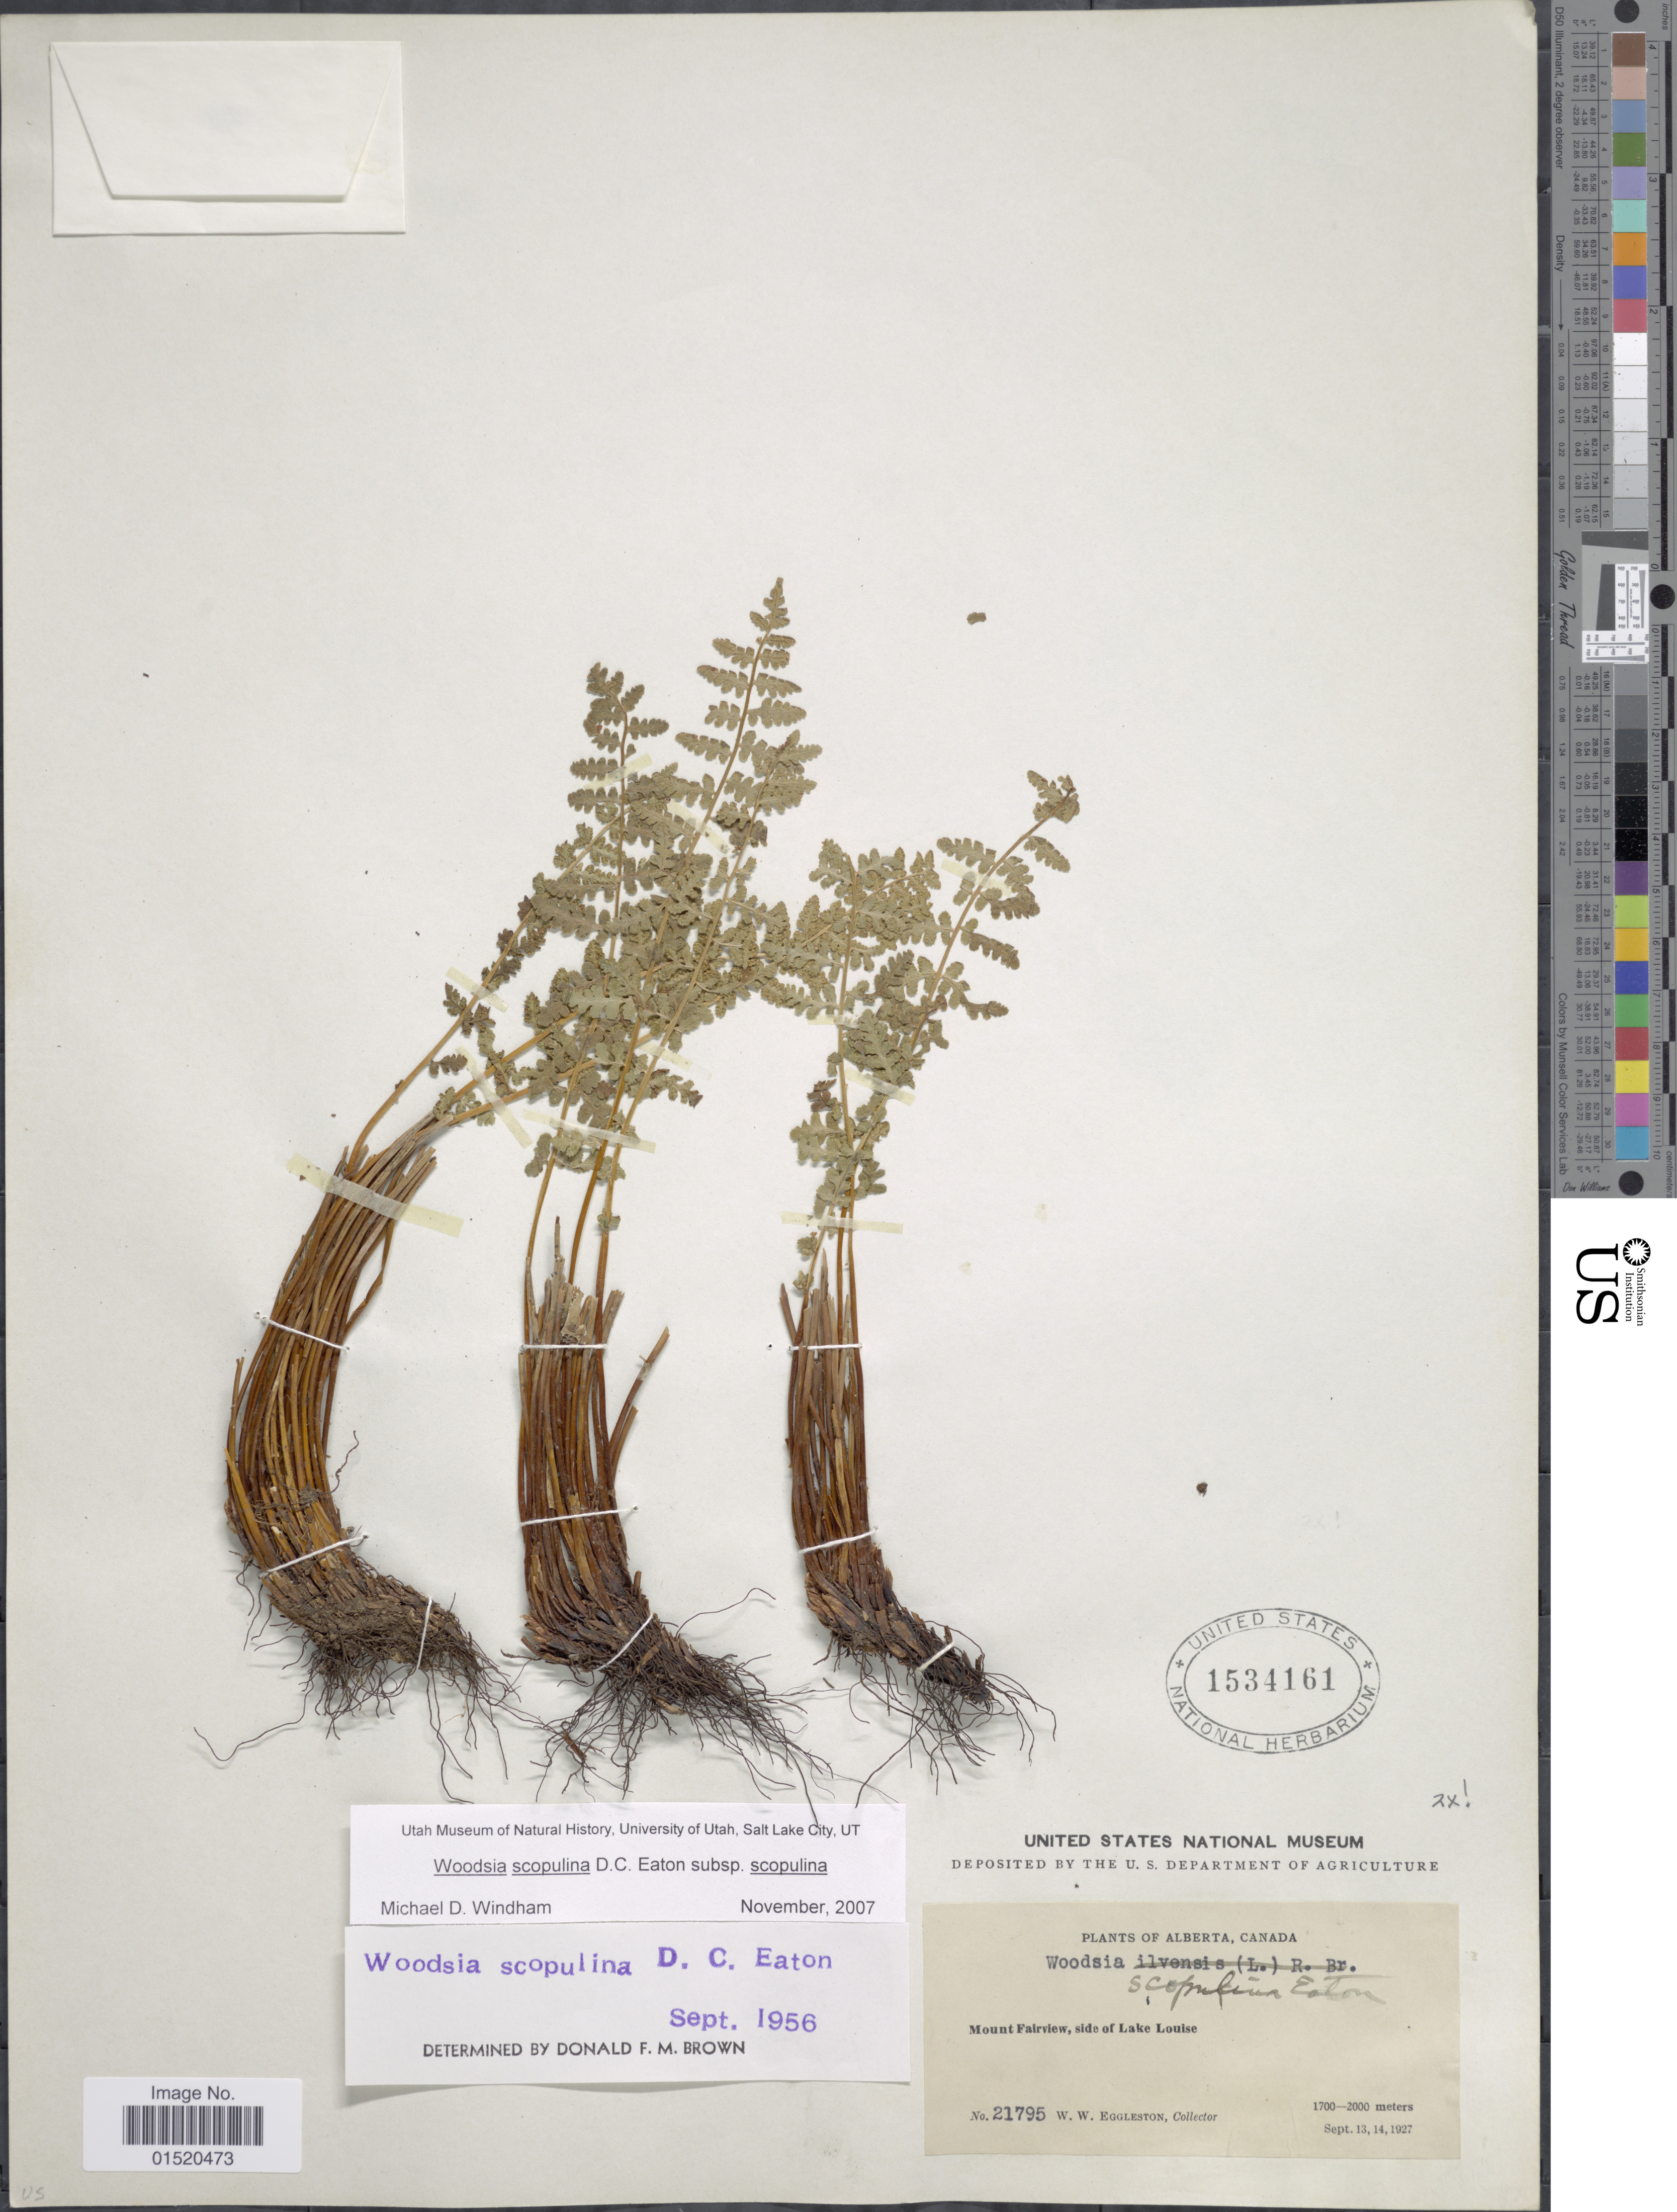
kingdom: Plantae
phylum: Tracheophyta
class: Polypodiopsida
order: Polypodiales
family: Woodsiaceae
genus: Woodsia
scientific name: Woodsia scopulina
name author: D.C. Eaton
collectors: W. W. Eggleston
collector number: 21795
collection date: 1927-09-13/1927-09-14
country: Canada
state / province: Alberta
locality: Mount Fairview, side of Lake Louise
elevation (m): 1700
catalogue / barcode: US 1534161